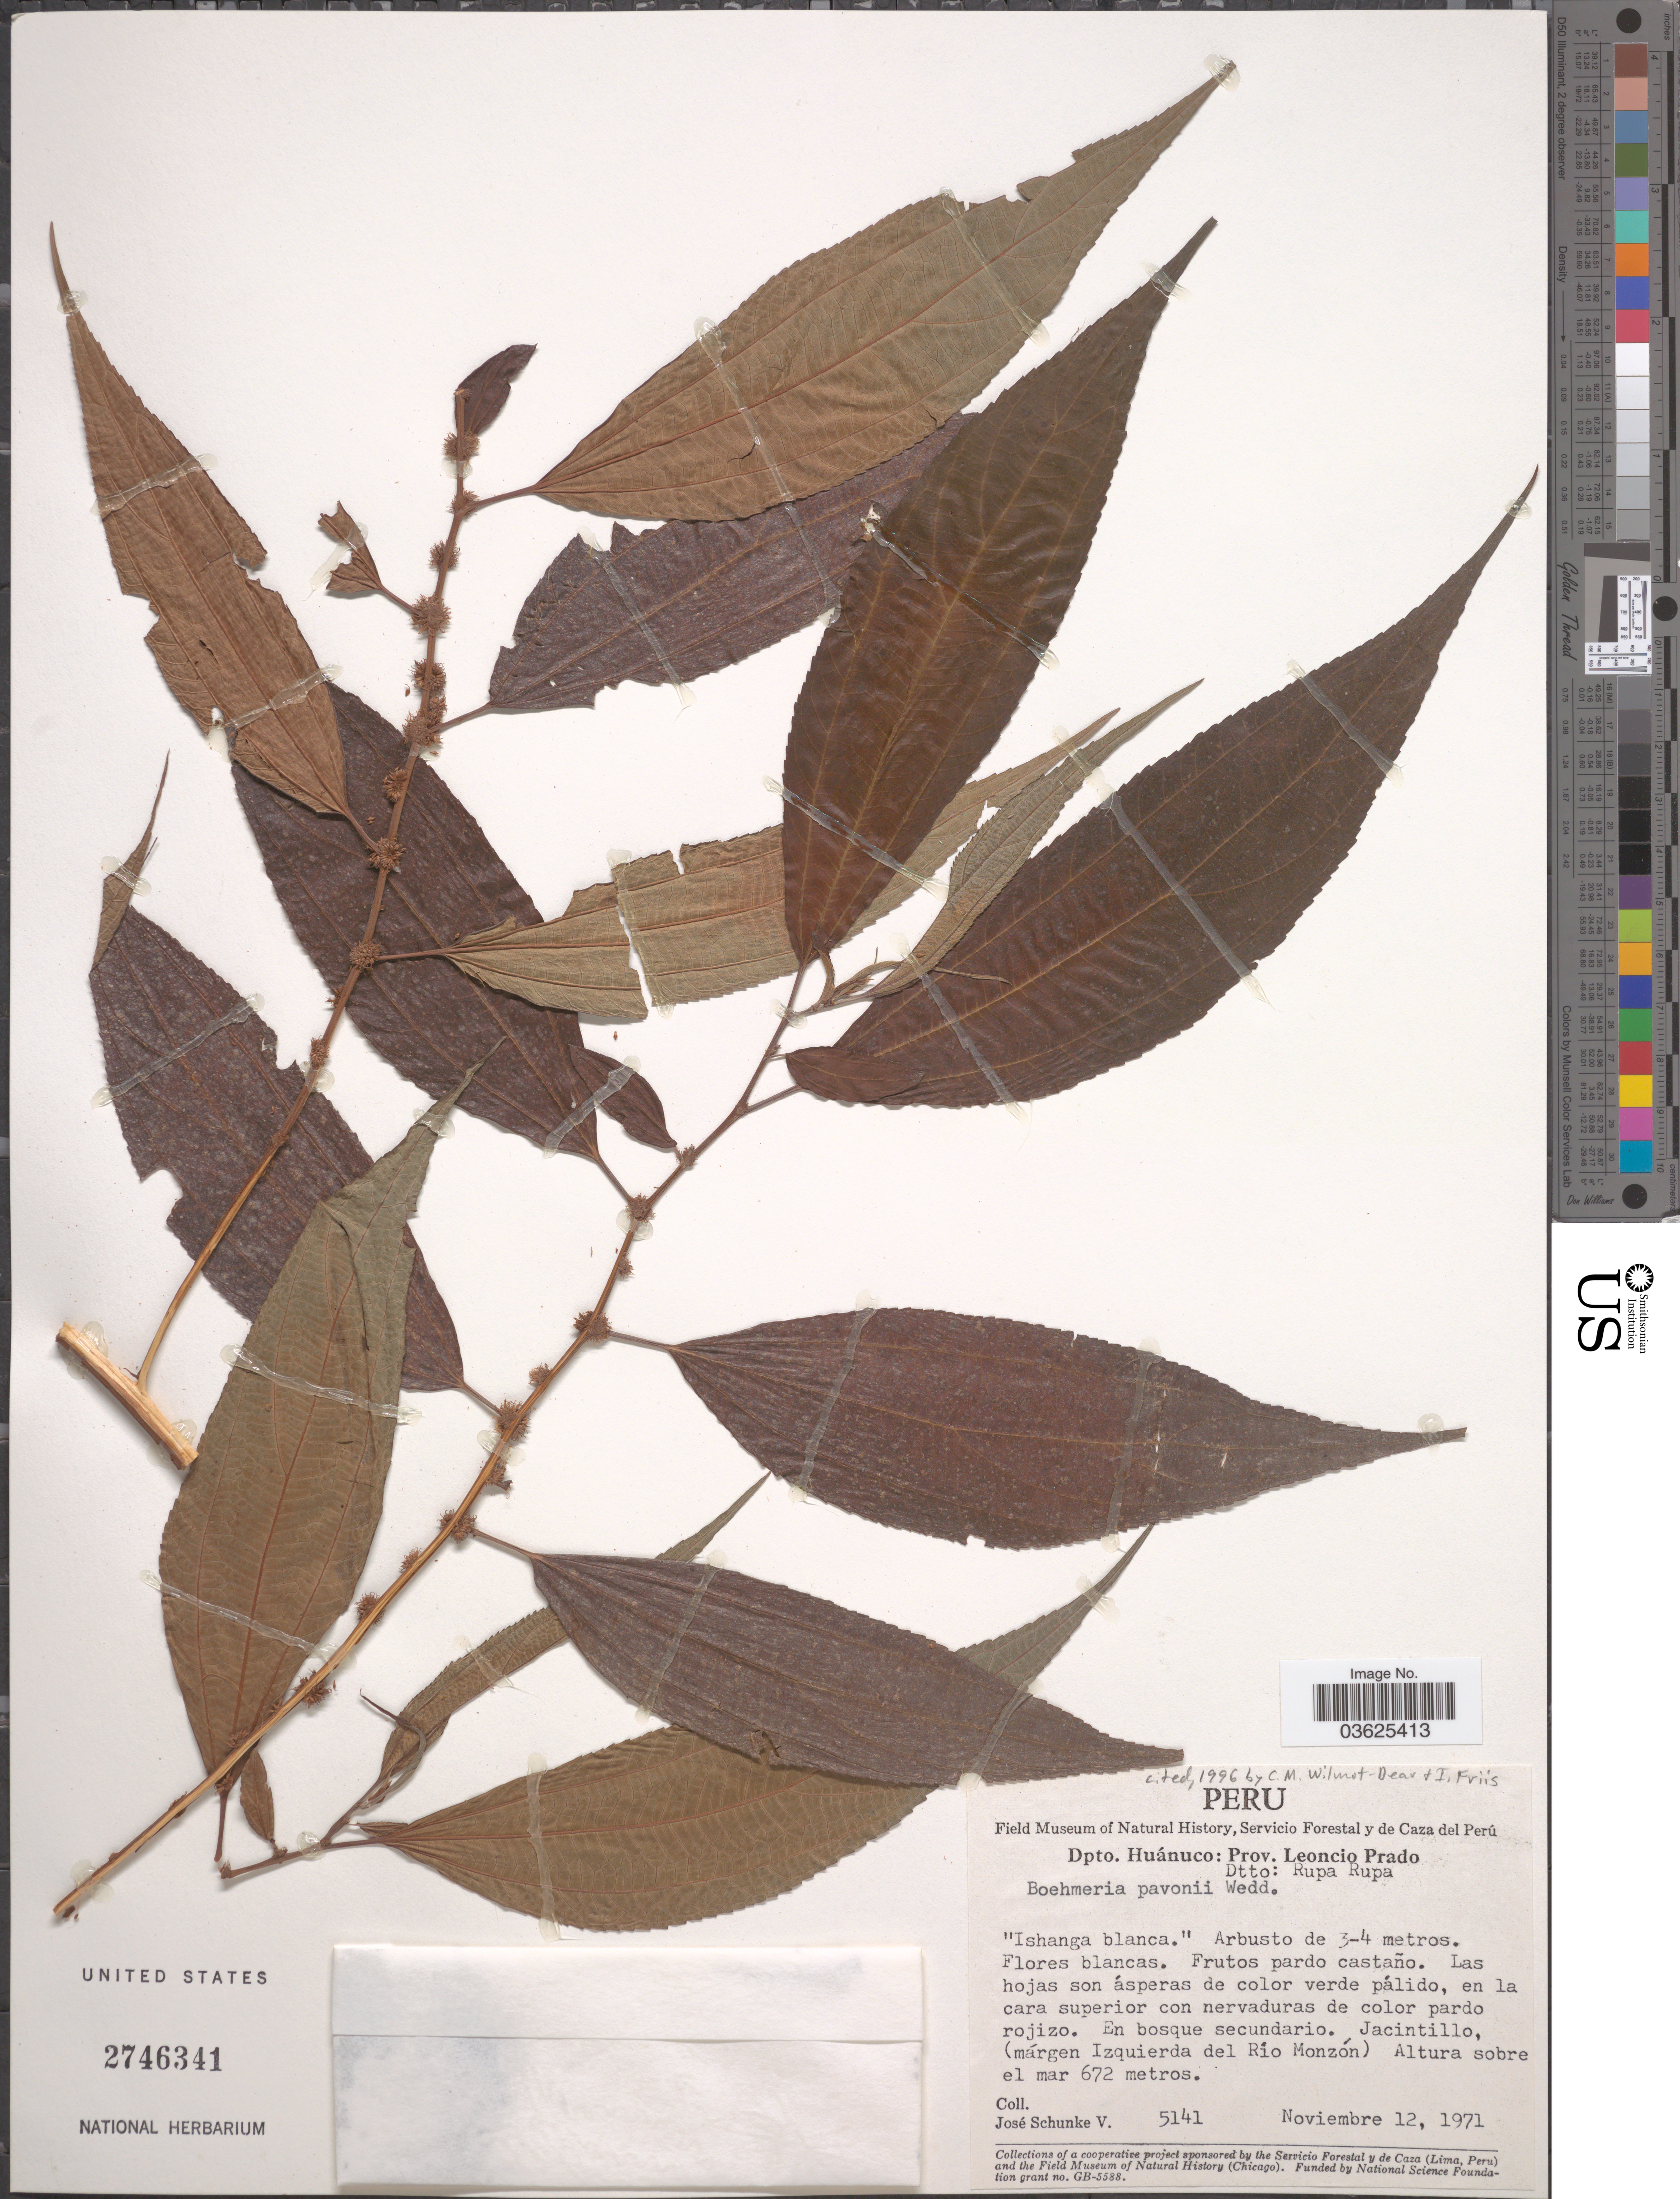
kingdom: Plantae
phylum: Tracheophyta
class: Magnoliopsida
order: Rosales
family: Urticaceae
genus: Boehmeria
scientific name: Boehmeria pavonii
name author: Wedd.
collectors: J. Schunke Vigo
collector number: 5141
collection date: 1971-11-12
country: Peru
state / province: Huánuco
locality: Dpto. Huánuco: Prov. Leoncio Prado. Dtto: Rupa Rupa. Jacintillo, (márgen Izquierda del Río Monzón).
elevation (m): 672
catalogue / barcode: US 2746341